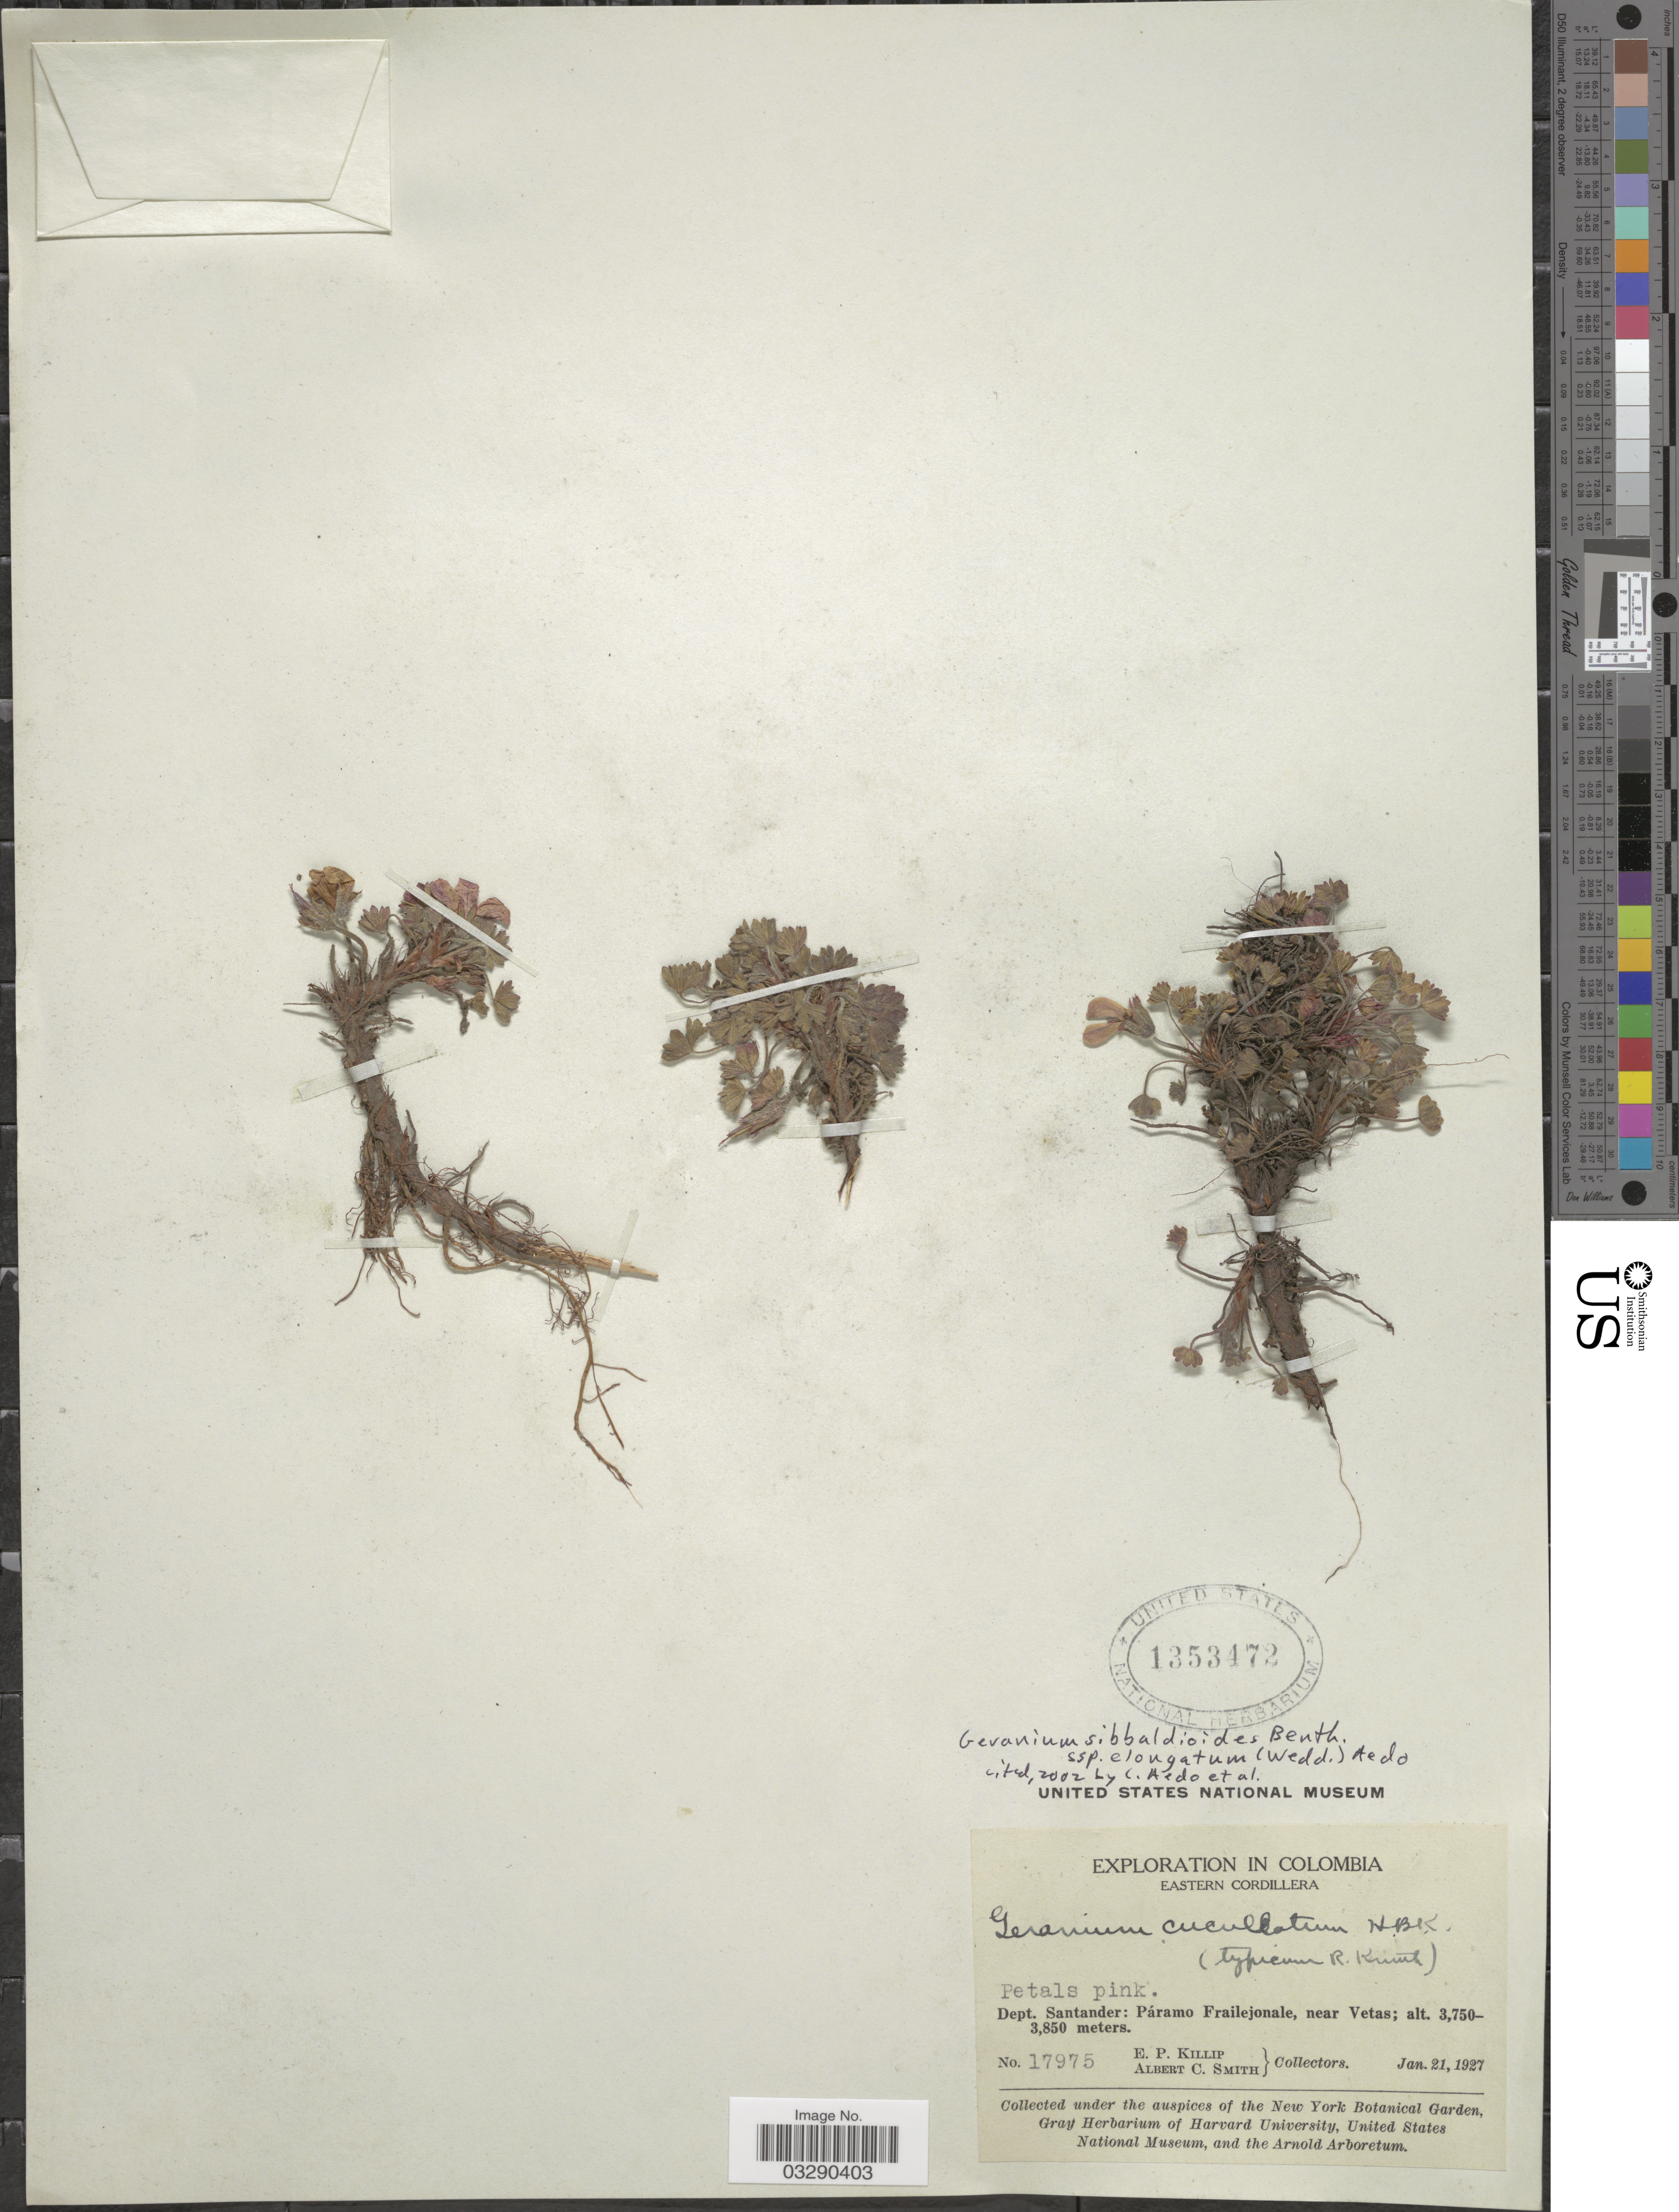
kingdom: Plantae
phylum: Tracheophyta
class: Magnoliopsida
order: Geraniales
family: Geraniaceae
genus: Geranium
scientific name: Geranium sibbaldioides subsp. elongatum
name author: (Wedd.) Aedo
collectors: E. P. Killip & A. C. Smith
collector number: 17975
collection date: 1927-01-21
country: Colombia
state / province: Santander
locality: Eastern Cordillera. Dept. Santander: Páramo Frailejonale, near Vetas.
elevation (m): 3750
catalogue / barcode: US 1353472